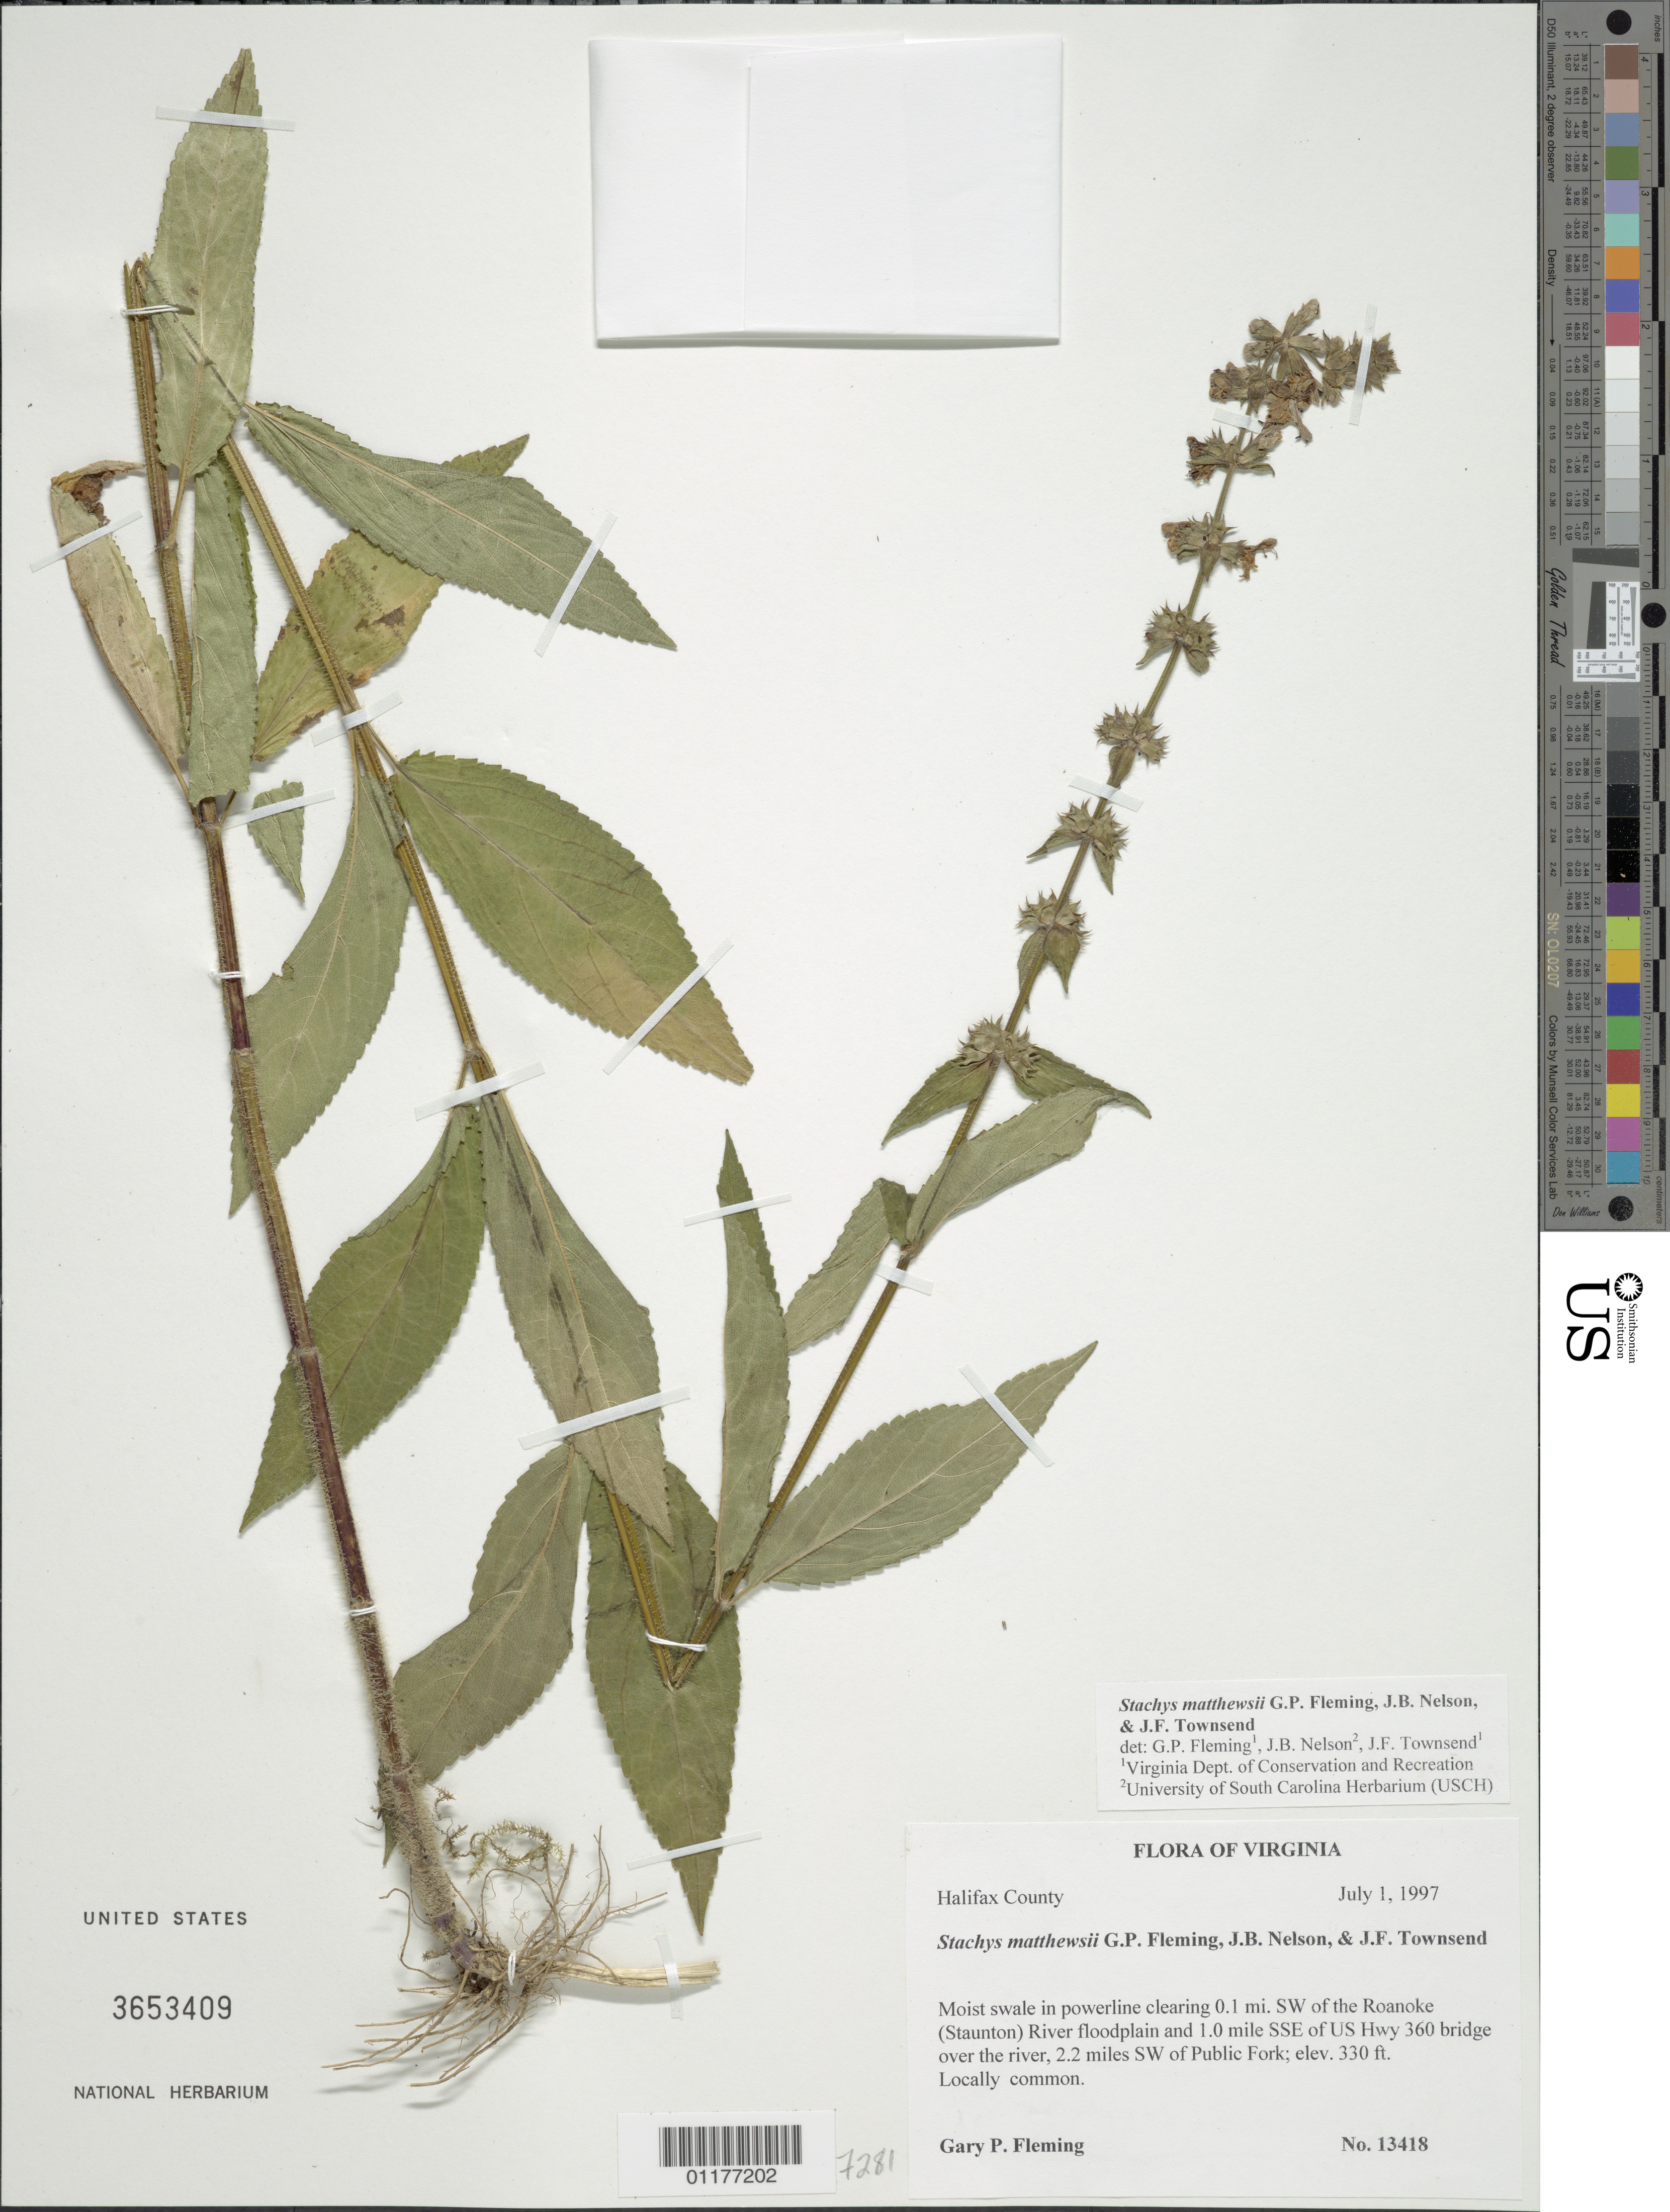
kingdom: Plantae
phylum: Tracheophyta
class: Magnoliopsida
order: Lamiales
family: Lamiaceae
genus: Stachys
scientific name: Stachys matthewsii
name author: G.P. Fleming et al.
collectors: G. Fleming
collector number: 13418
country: United States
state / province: Virginia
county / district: Halifax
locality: SW of Roanoke, Stauton River flood plain, SSE of US 360 bridge over the river, SW of Public Fork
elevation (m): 101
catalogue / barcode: US 3653409